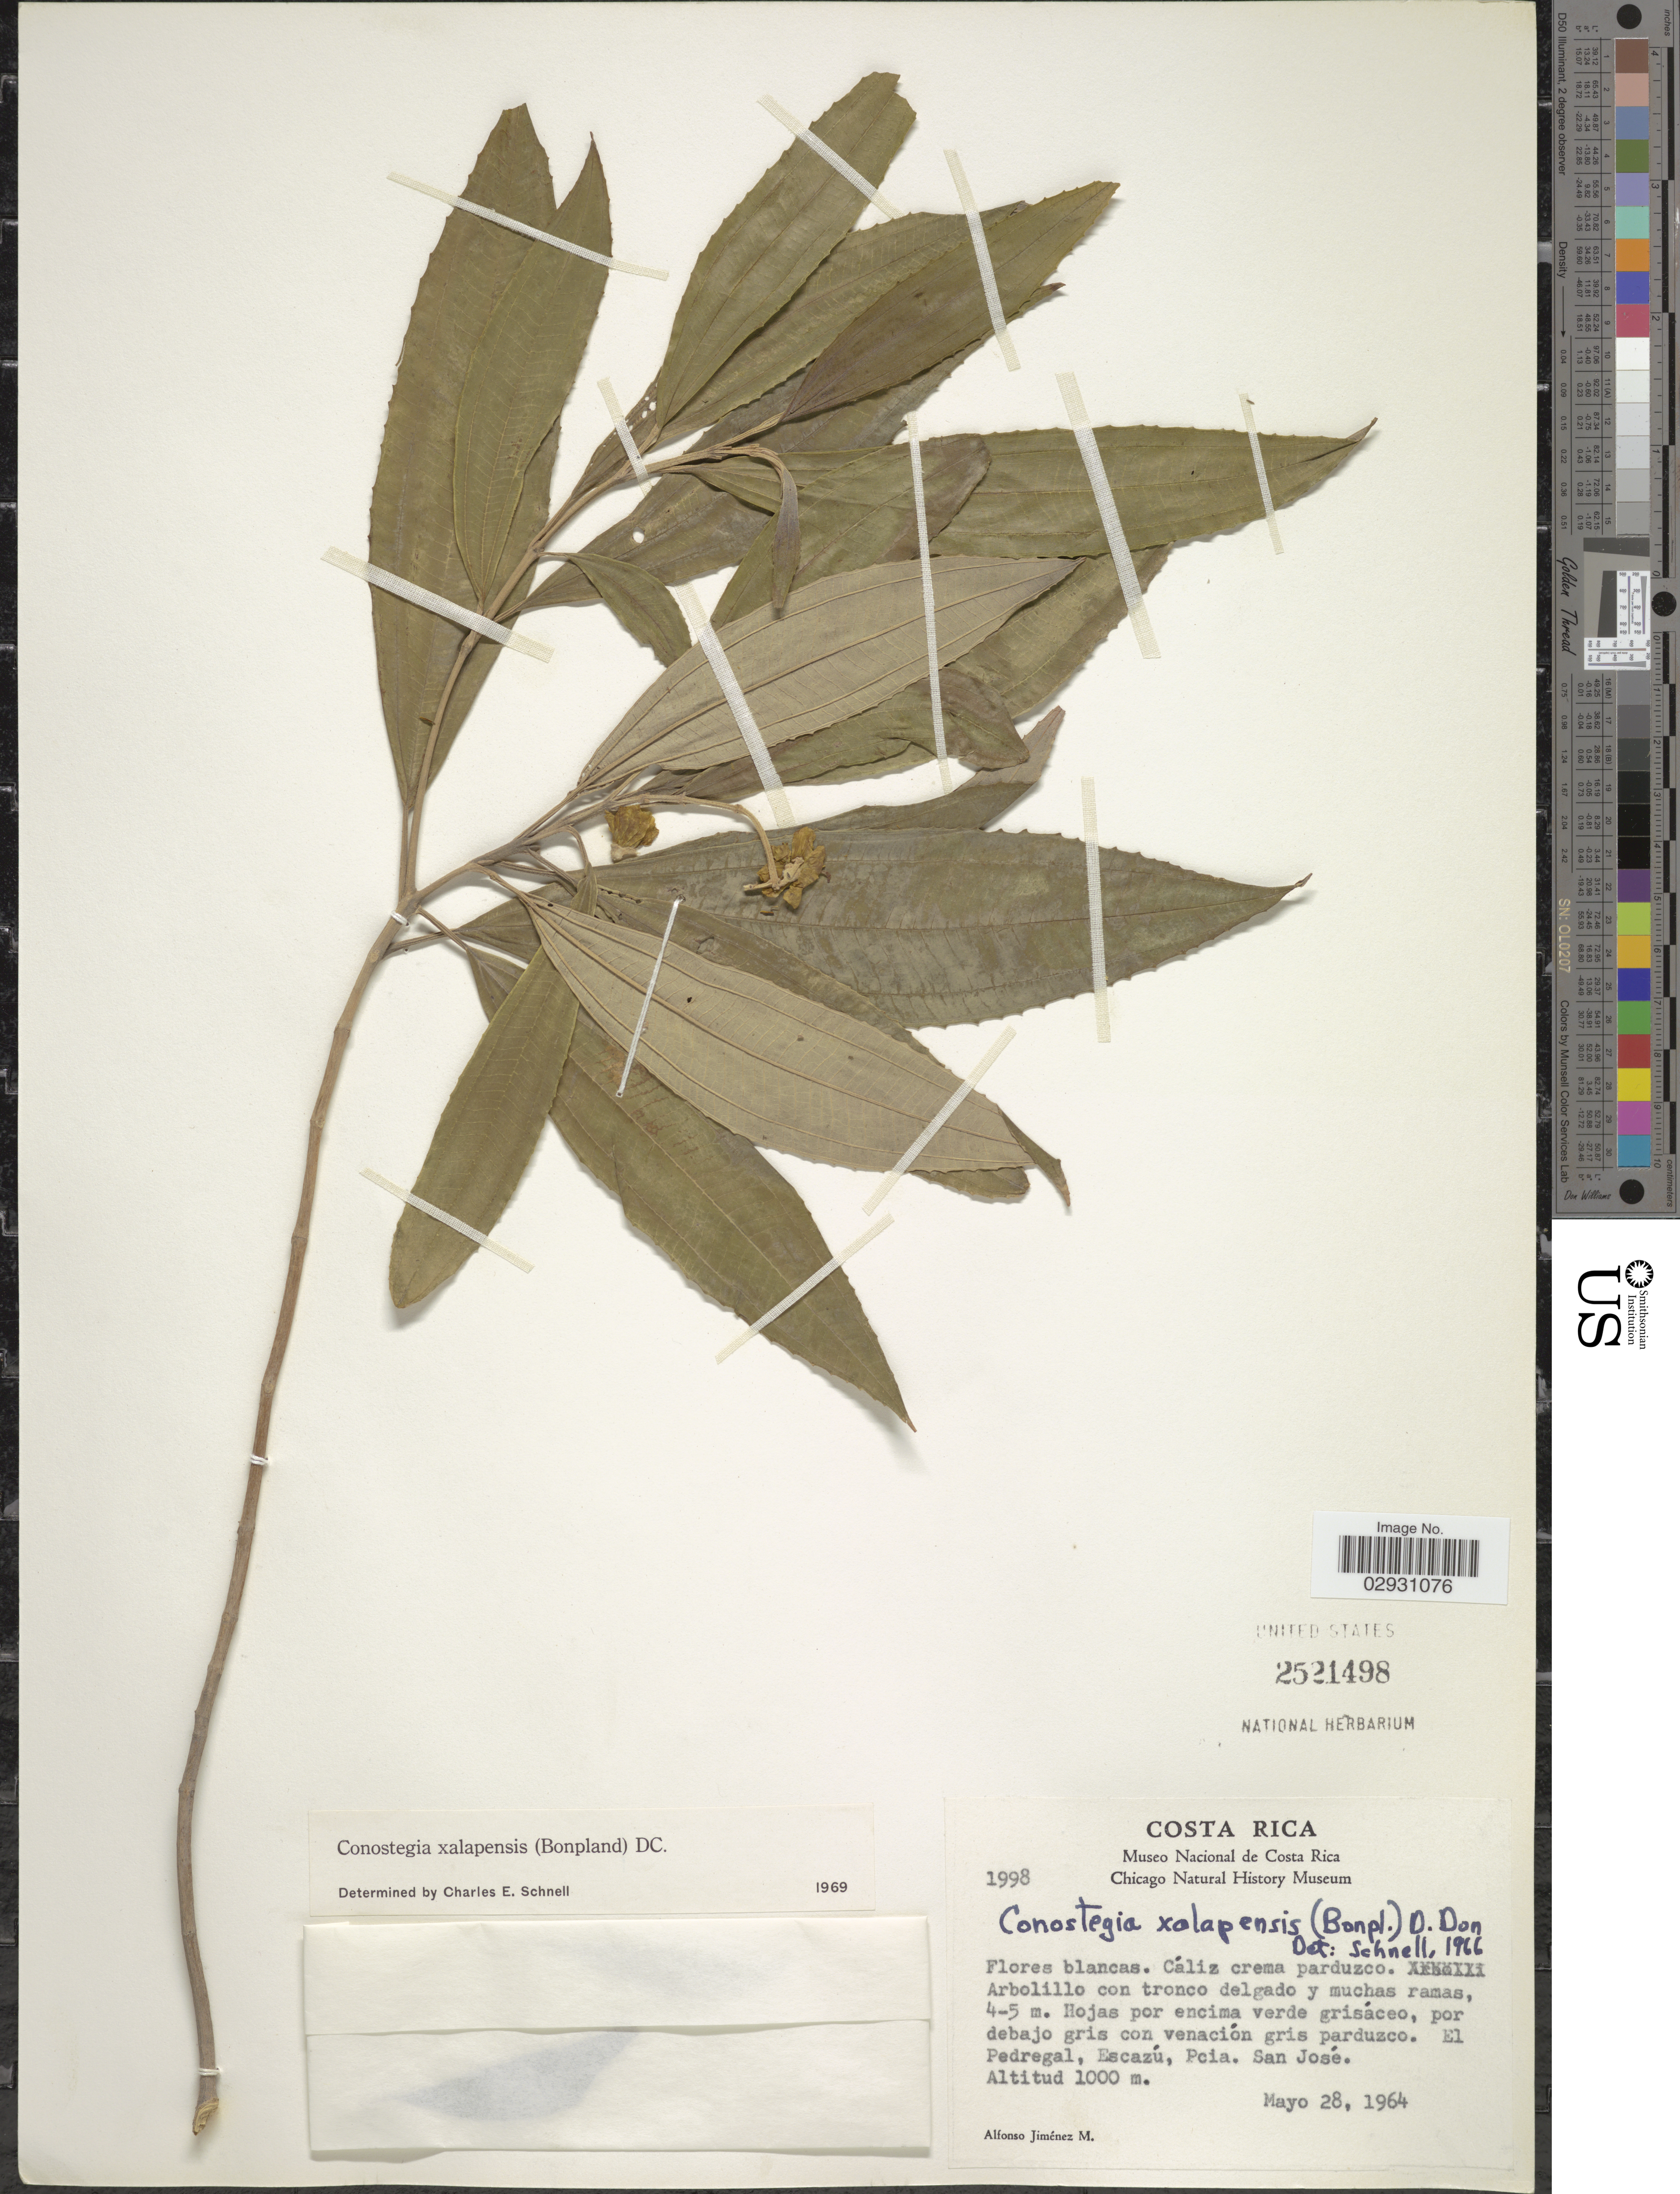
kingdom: Plantae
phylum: Tracheophyta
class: Magnoliopsida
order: Myrtales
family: Melastomataceae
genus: Conostegia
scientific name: Conostegia quadrangularis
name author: Schltdl. ex Steud.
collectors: A. Jimenez M.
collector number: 1998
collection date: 1964-05-28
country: Costa Rica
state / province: San José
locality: El Pedregal, Escazú.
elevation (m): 1000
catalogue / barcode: US 2521498